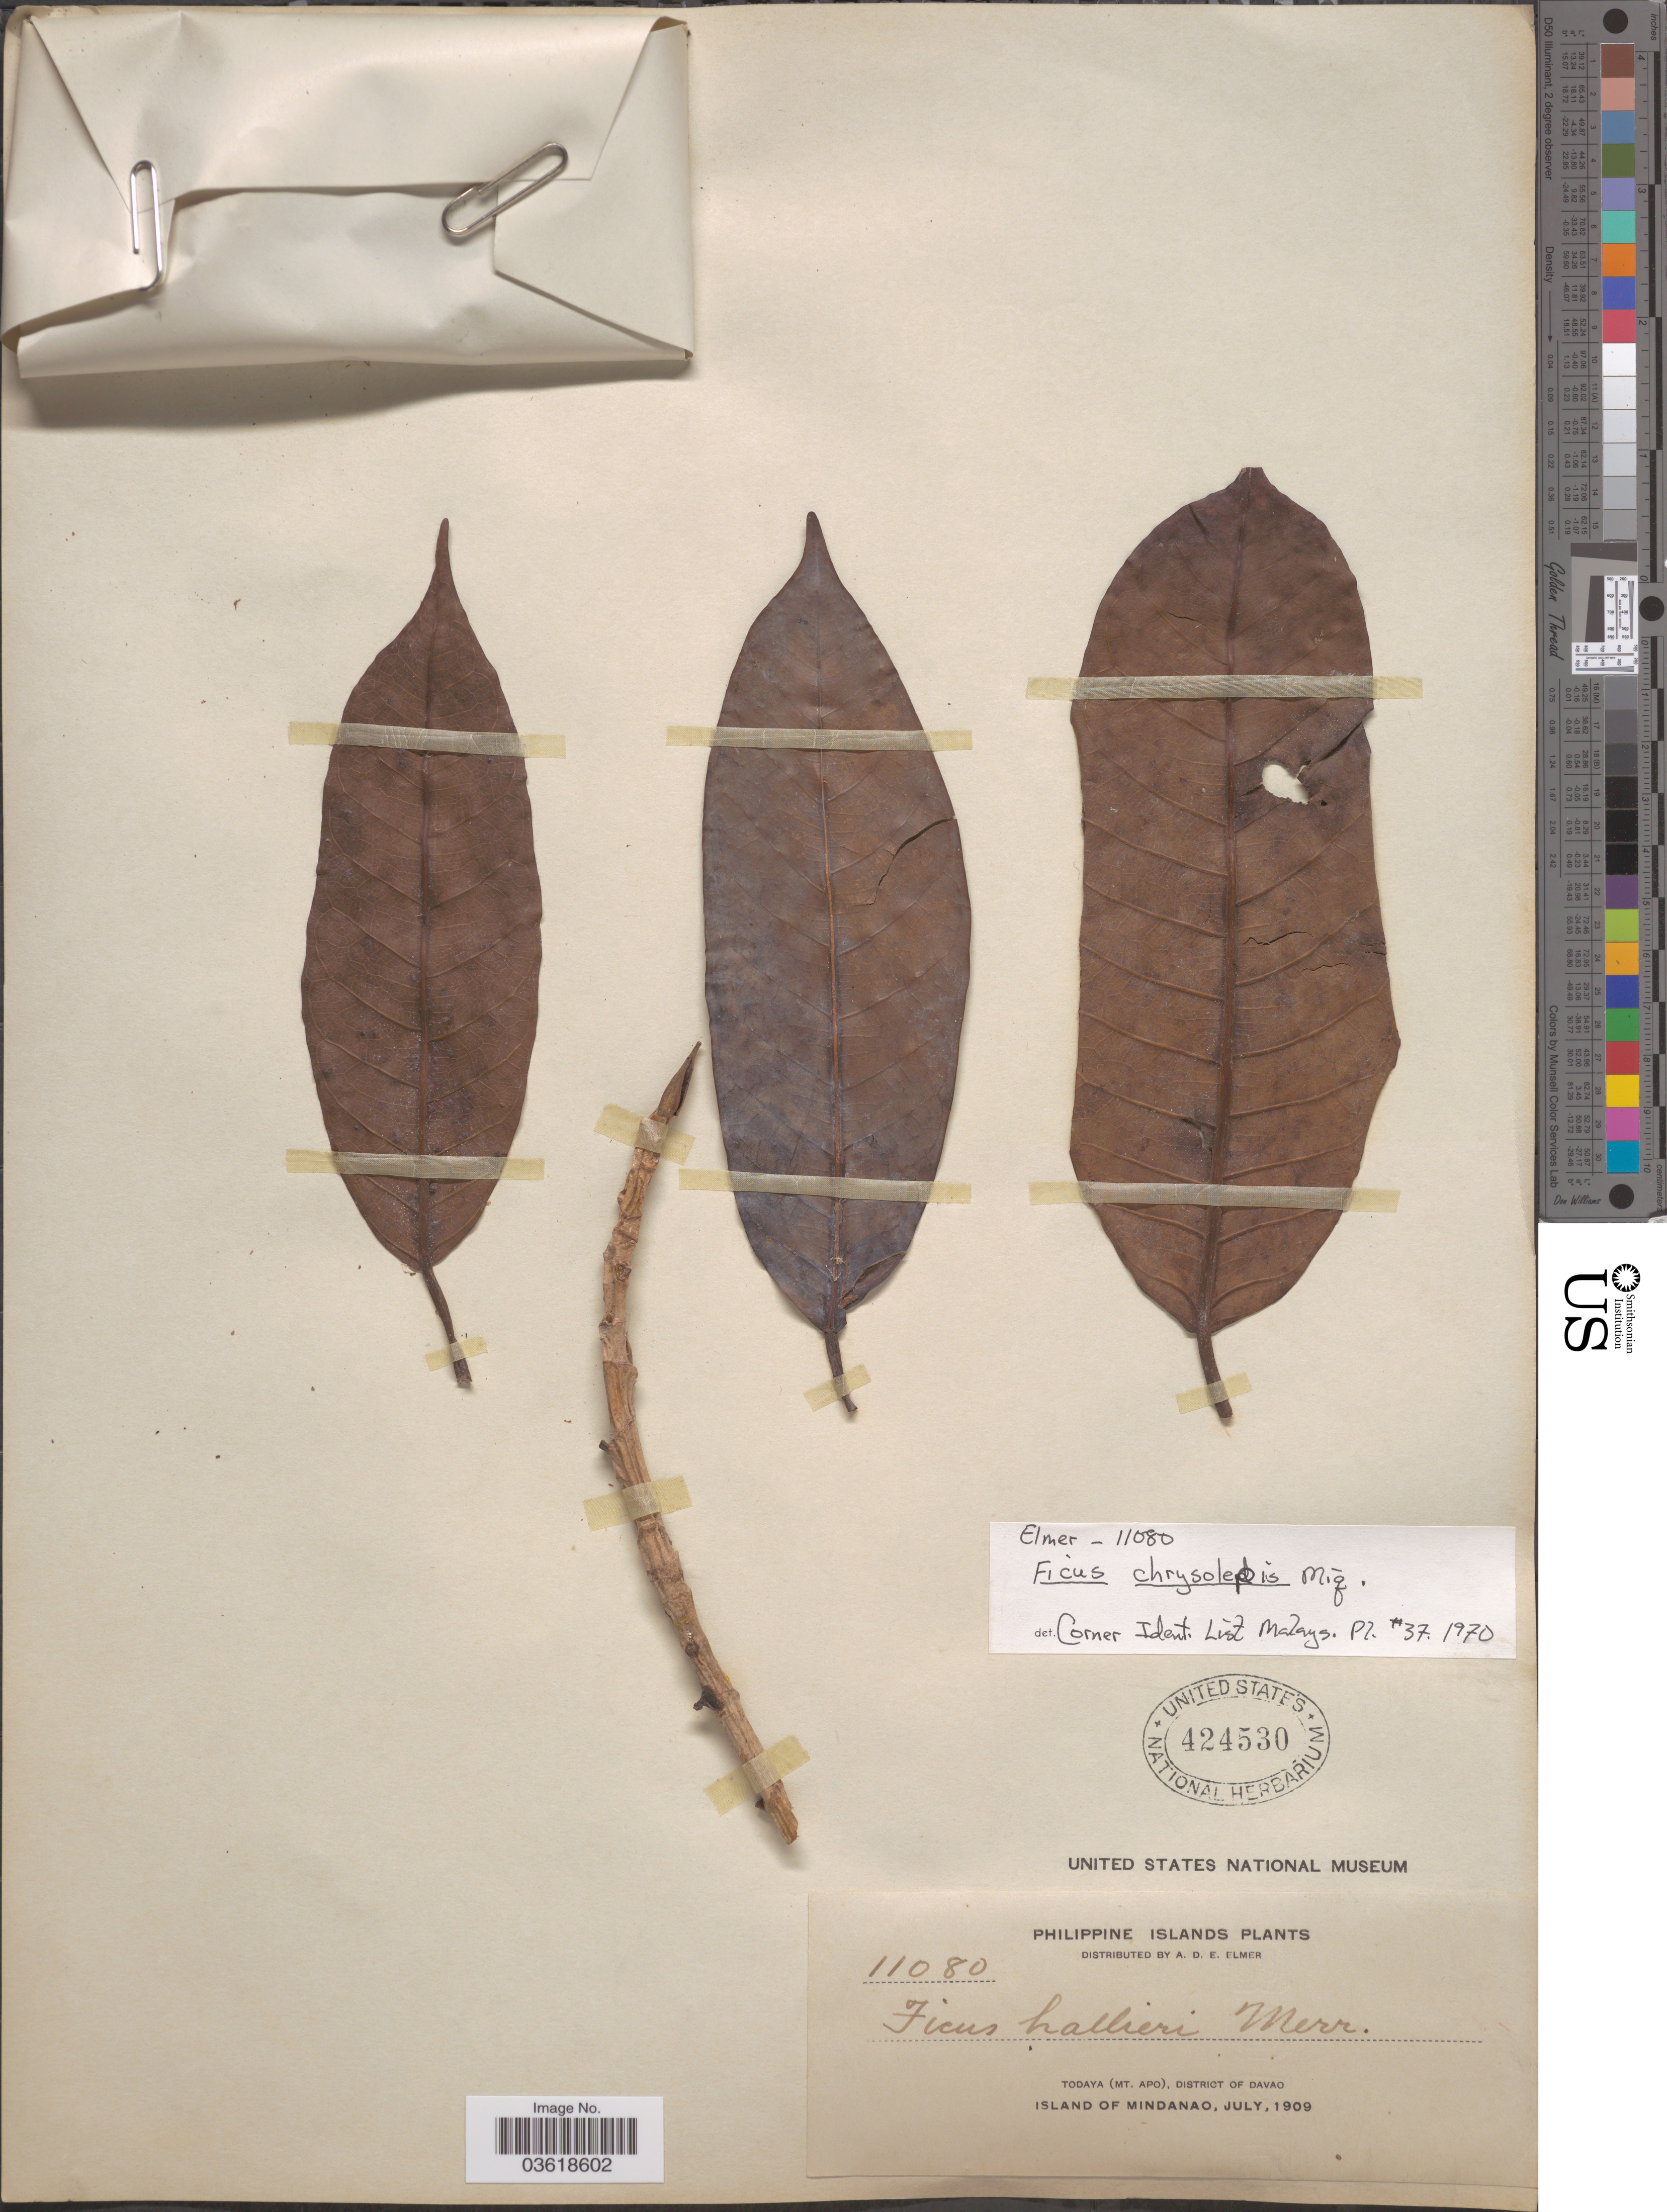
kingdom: Plantae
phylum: Tracheophyta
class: Magnoliopsida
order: Rosales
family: Moraceae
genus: Ficus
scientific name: Ficus chrysolepis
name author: Miq.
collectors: A. D. E. Elmer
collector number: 11080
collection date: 1909-07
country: Philippines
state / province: Davao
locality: Pilippine Islands. Todaya (Mt. Apo), District of Davao. Island of Mindanao.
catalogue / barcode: US 424530